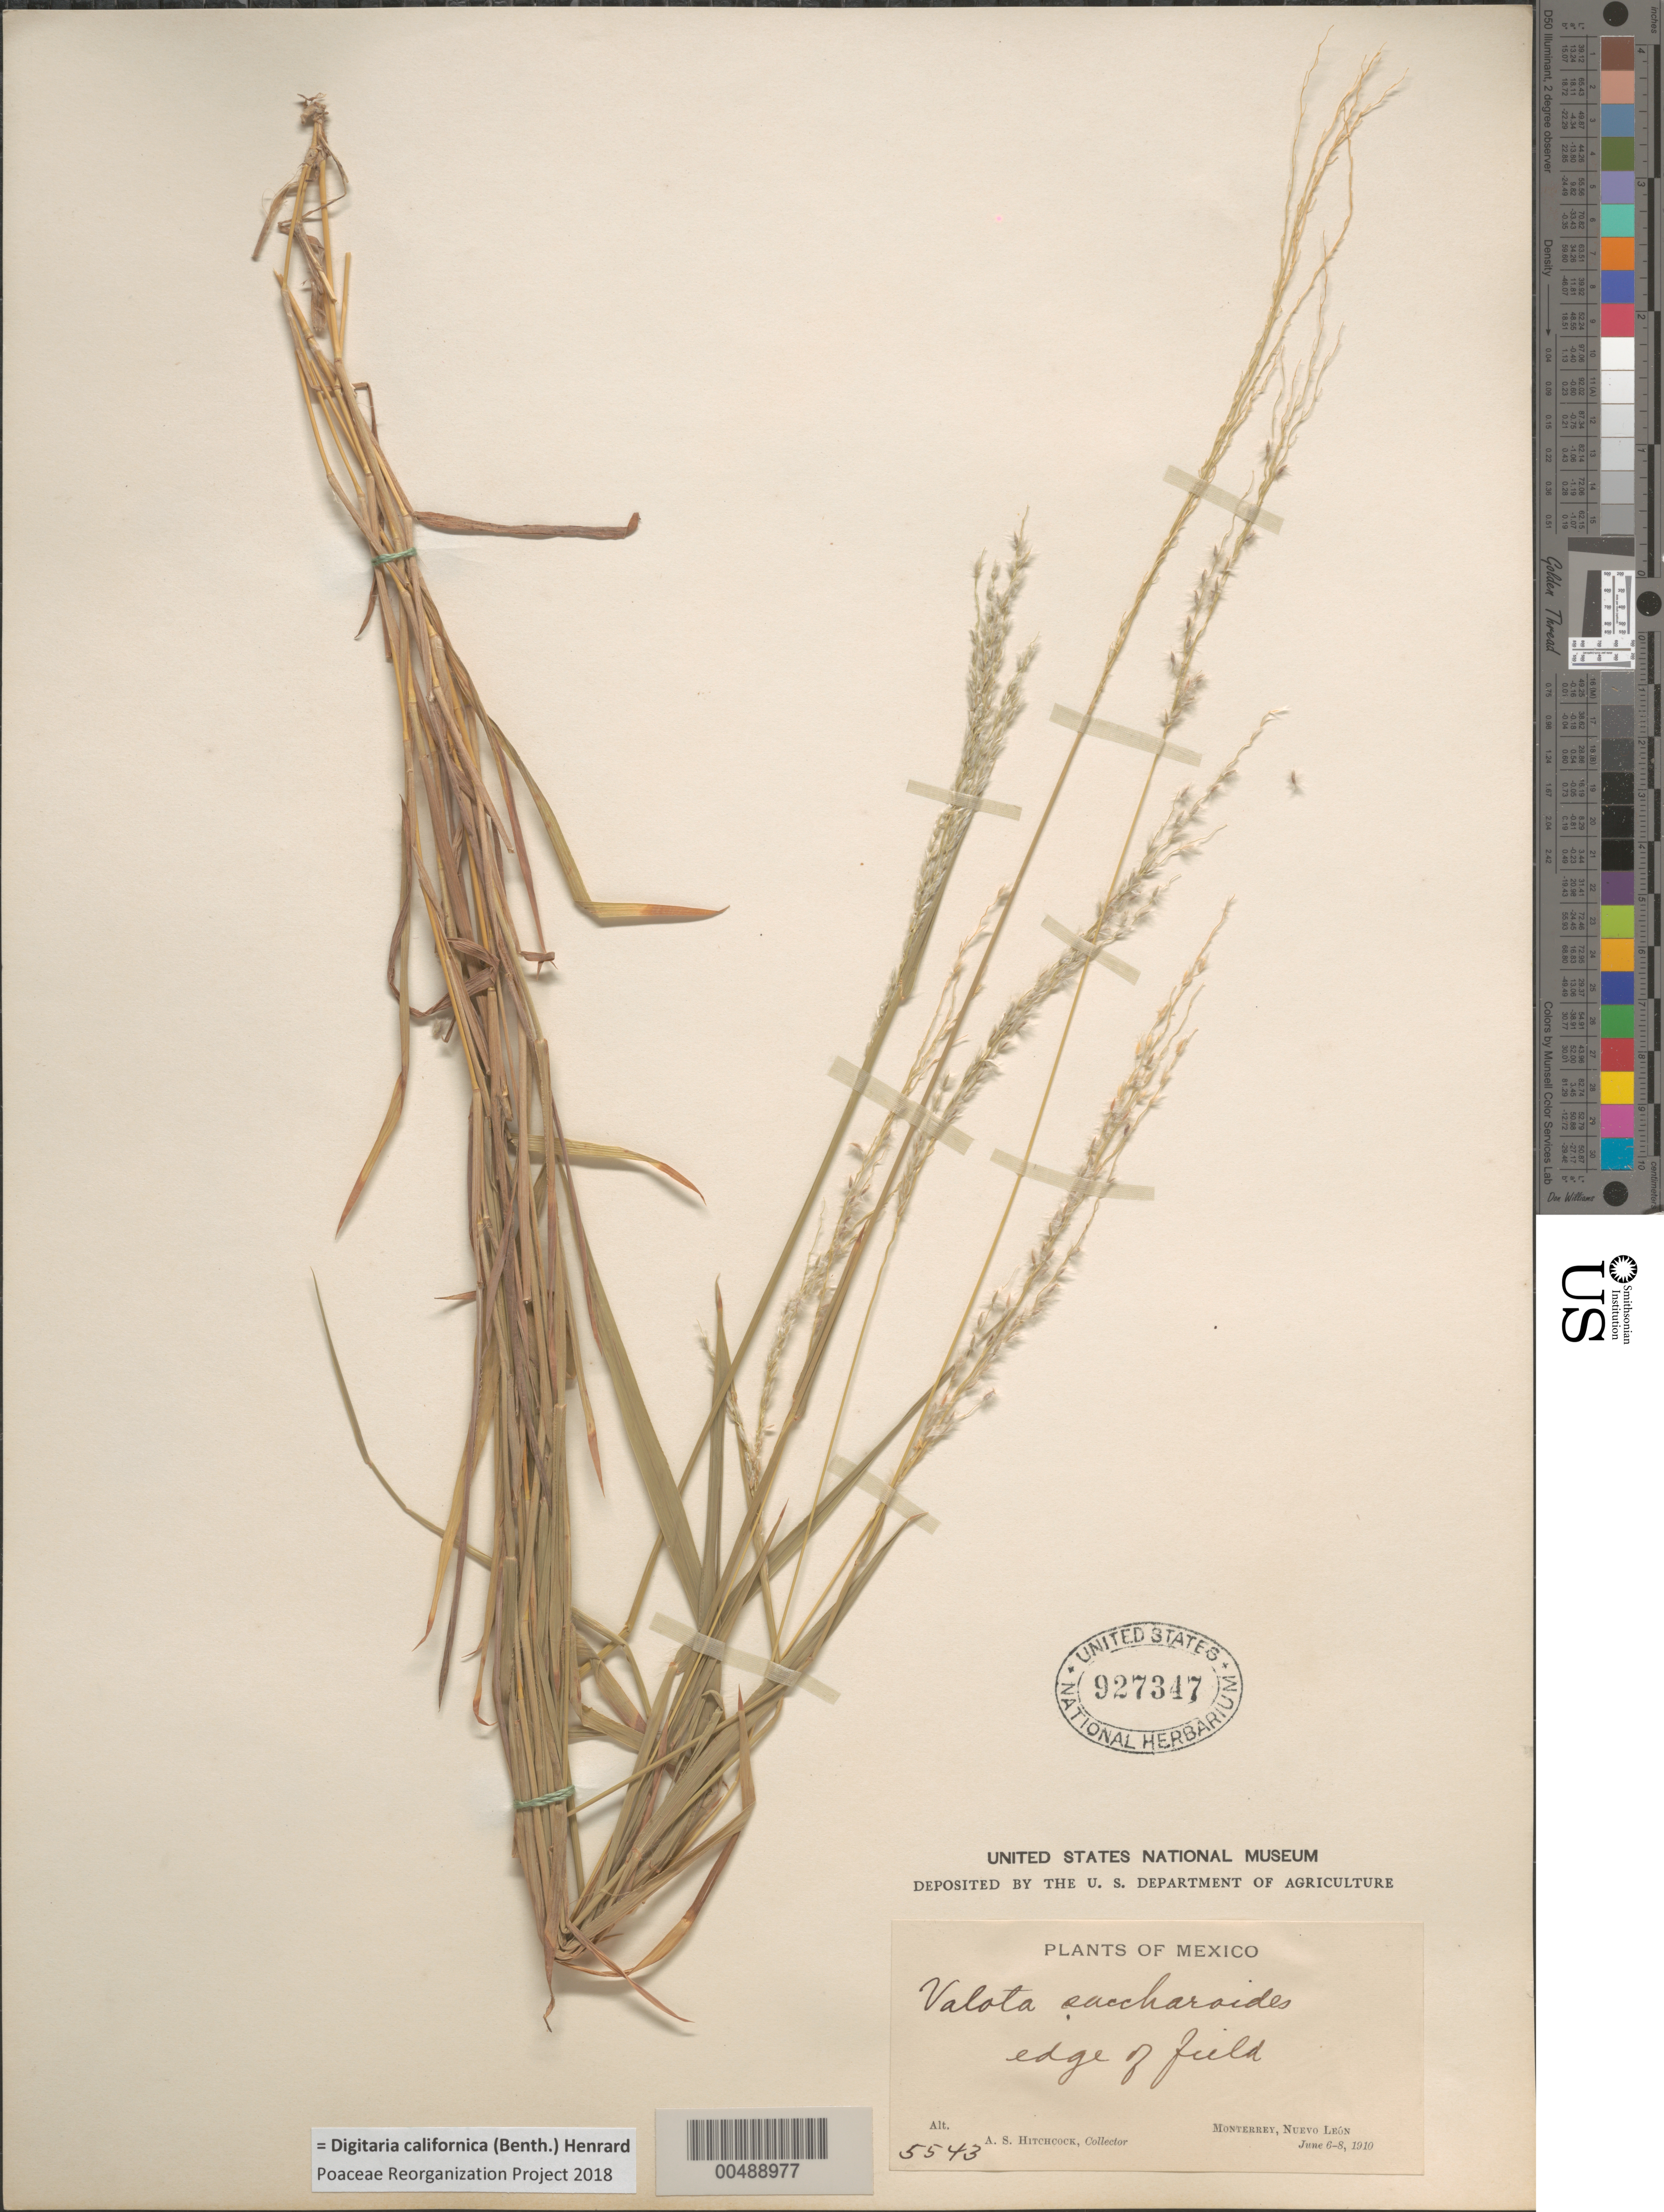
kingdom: Plantae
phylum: Tracheophyta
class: Liliopsida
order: Poales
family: Poaceae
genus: Digitaria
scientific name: Digitaria californica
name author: (Benth.) Henr.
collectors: A. S. Hitchcock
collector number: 5543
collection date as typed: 6 Jun 1910 to 8 Jun 1910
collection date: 1910-06-06/1910-06-08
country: Mexico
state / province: Nuevo León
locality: Monterrey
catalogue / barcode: US 927347